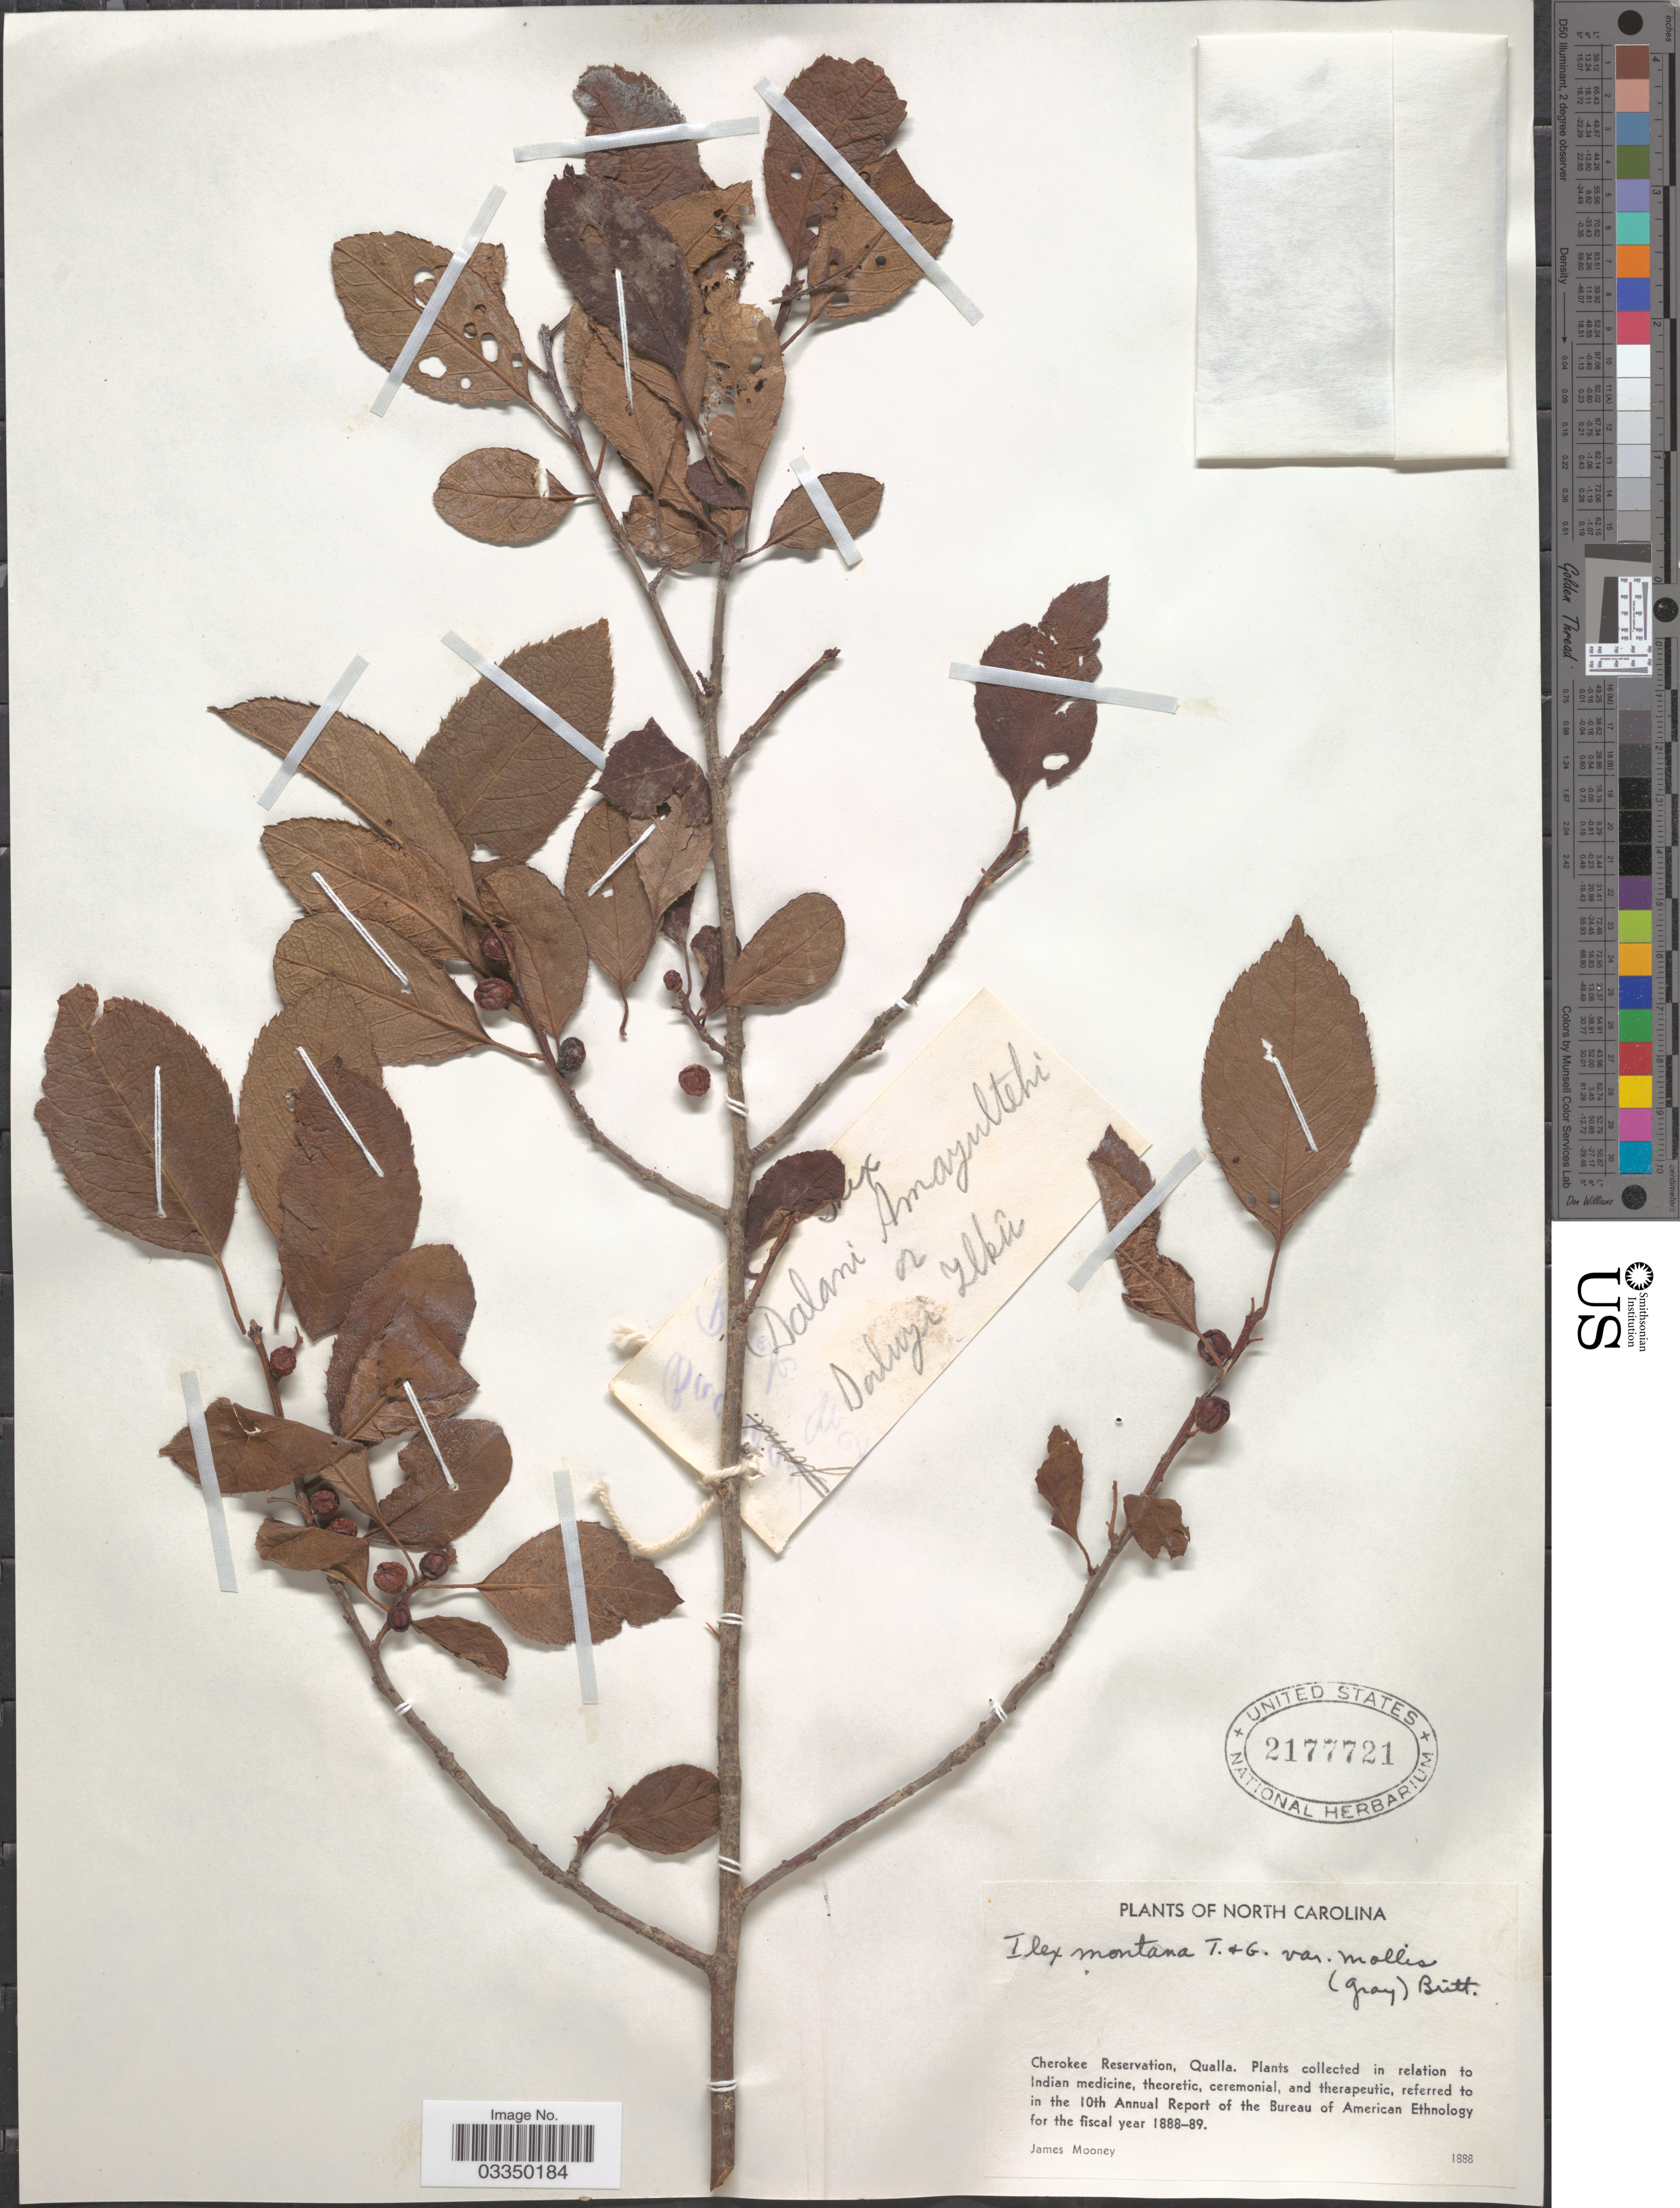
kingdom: Plantae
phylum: Tracheophyta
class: Magnoliopsida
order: Aquifoliales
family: Aquifoliaceae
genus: Ilex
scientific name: Ilex montana var. mollis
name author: (A. Gray) Britton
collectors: J. Mooney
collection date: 1888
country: United States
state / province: North Carolina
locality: Cherokee Reservation, Qualla.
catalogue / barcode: US 2177721